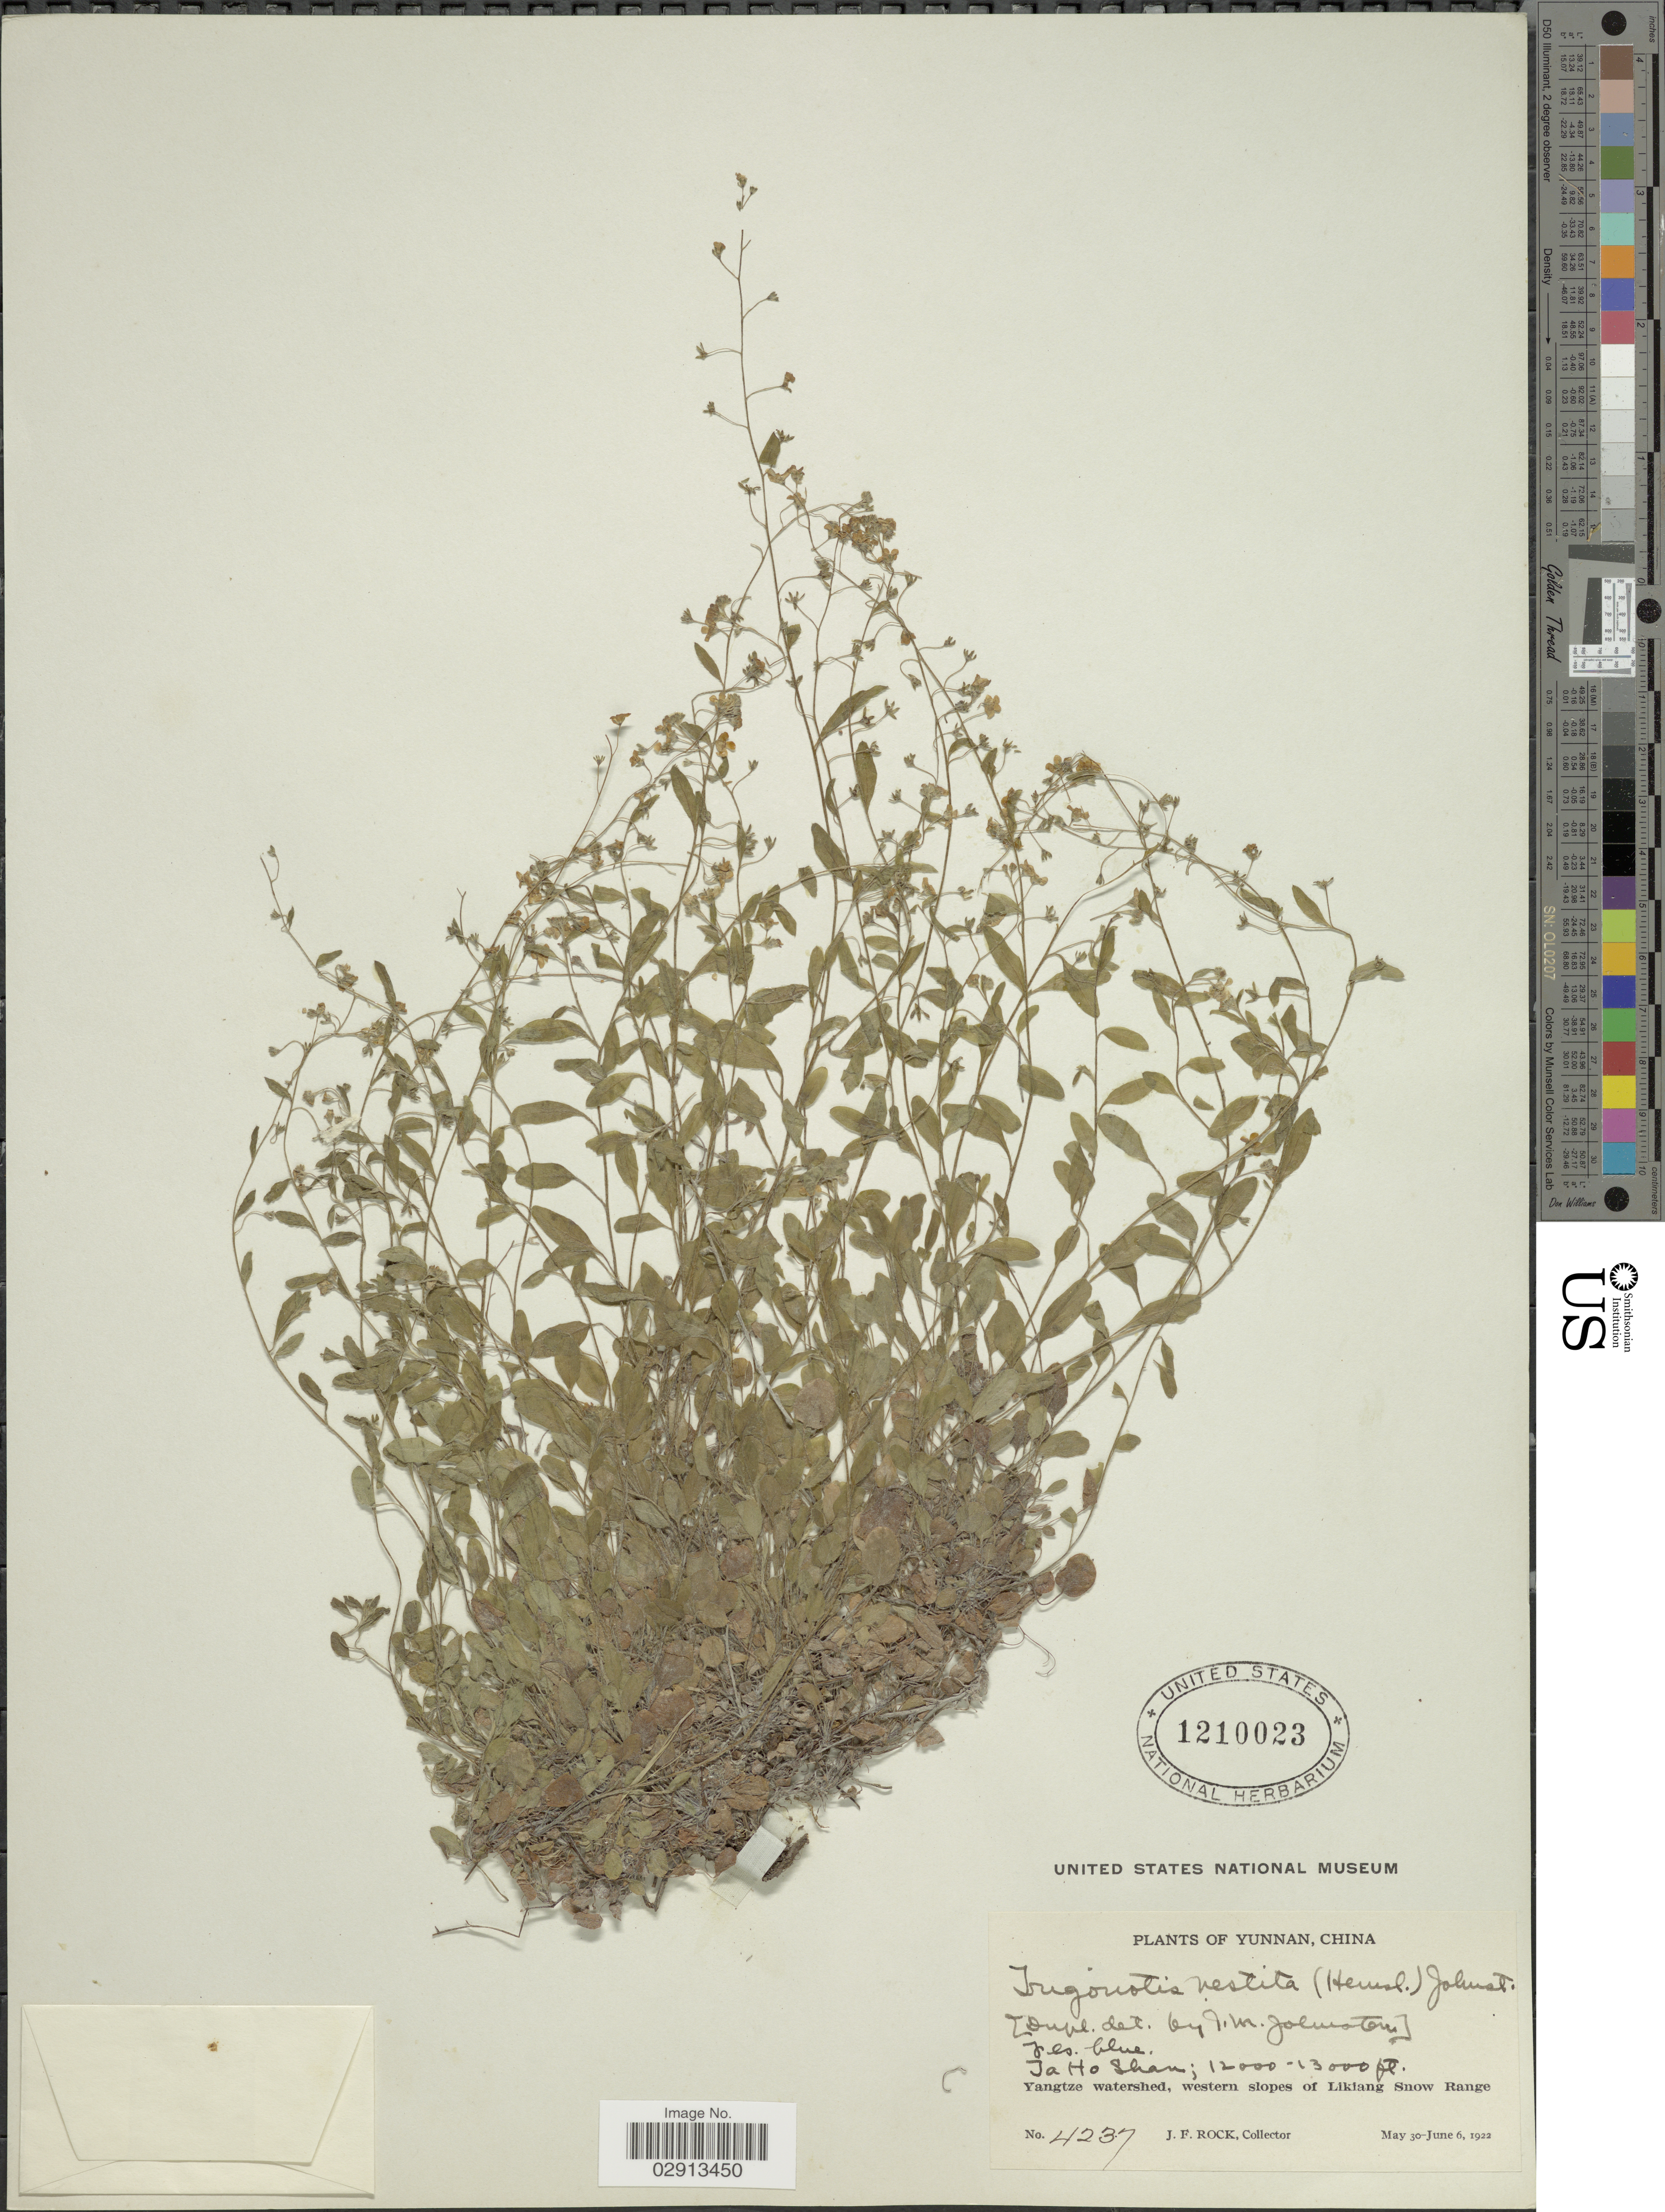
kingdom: Plantae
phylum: Tracheophyta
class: Magnoliopsida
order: Boraginales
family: Boraginaceae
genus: Trigonotis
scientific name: Trigonotis vestita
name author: (Hemsl.) I.M. Johnst.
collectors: J. Rock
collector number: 4237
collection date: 1922-05-30/1922-06-06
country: China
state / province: Yunnan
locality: Yunnan. Ja Ho Shan. Yangtze watershed, western slopes of Likiang Snow Range.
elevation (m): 3658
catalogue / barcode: US 1210023